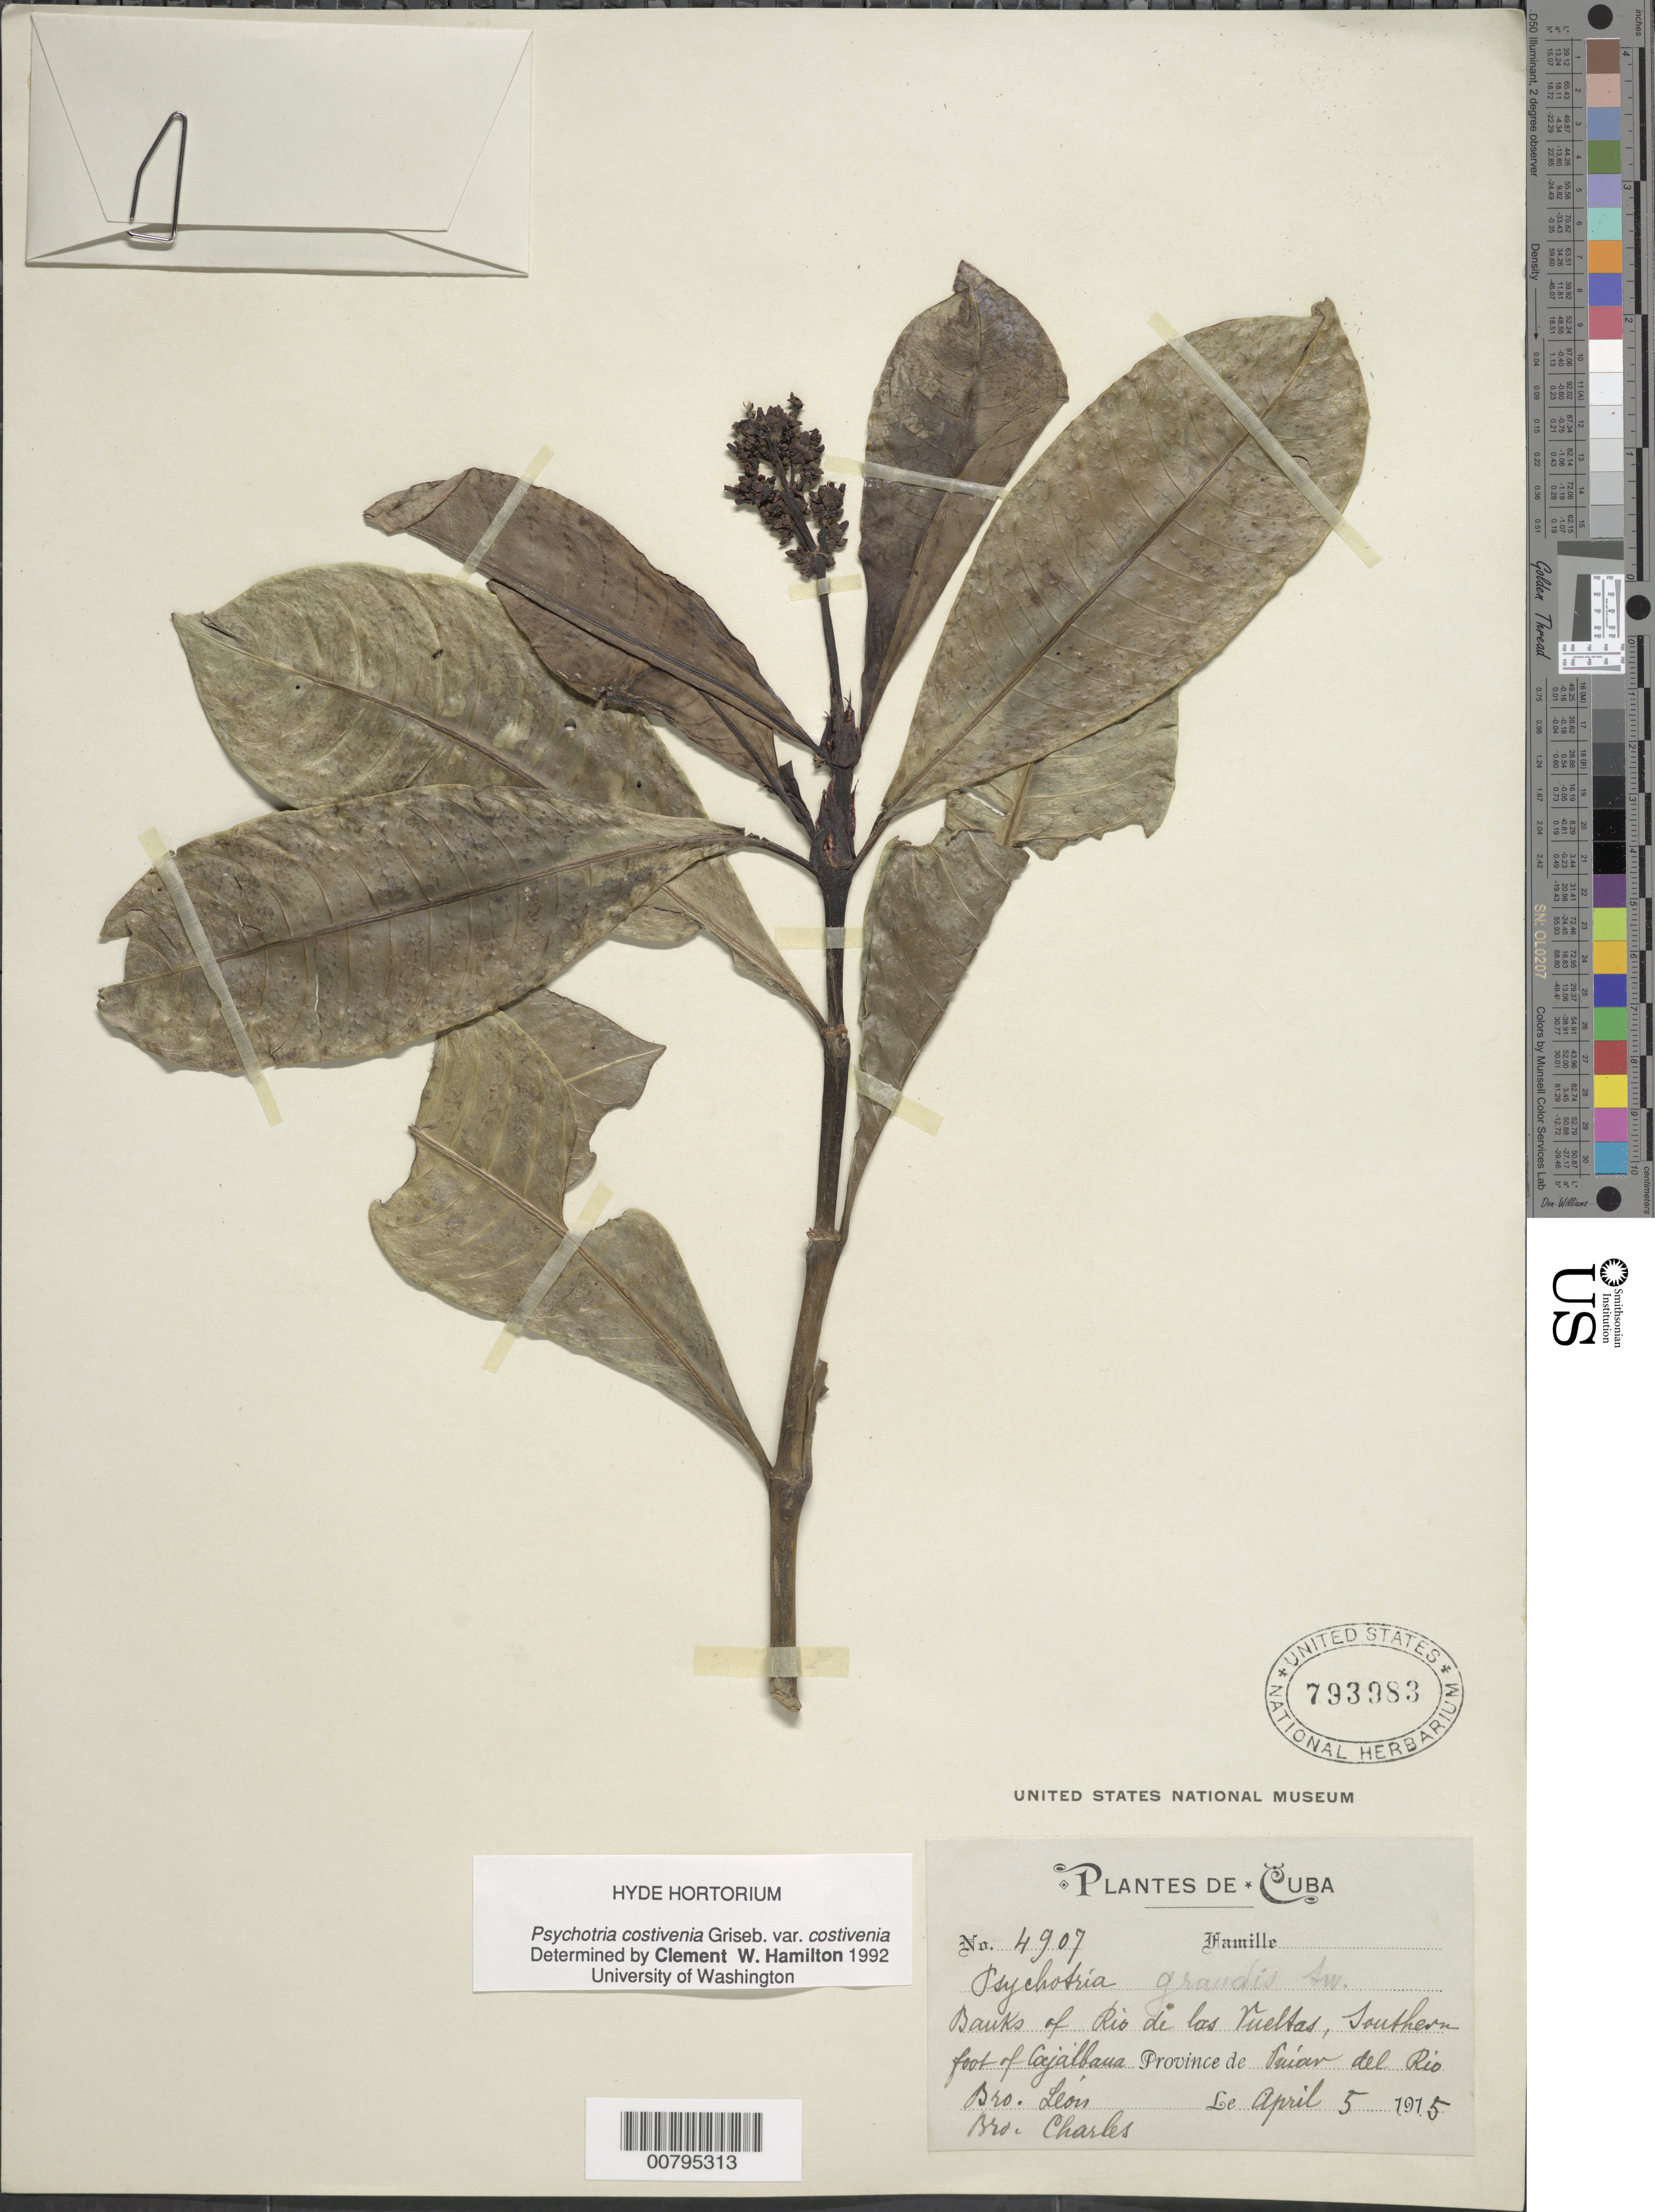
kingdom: Plantae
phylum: Tracheophyta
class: Magnoliopsida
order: Gentianales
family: Rubiaceae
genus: Psychotria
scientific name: Psychotria costivenia var. costivenia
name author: Griseb.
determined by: Hamilton, C. W.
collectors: Bro. León & B. Charles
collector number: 4907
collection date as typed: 05 Apr 1915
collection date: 1915-04-05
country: Cuba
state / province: Pinar del Río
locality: Banks of Rio de las Vueltas (sp?), southern foot of Cajalbaua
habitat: Riverine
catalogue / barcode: US 793983